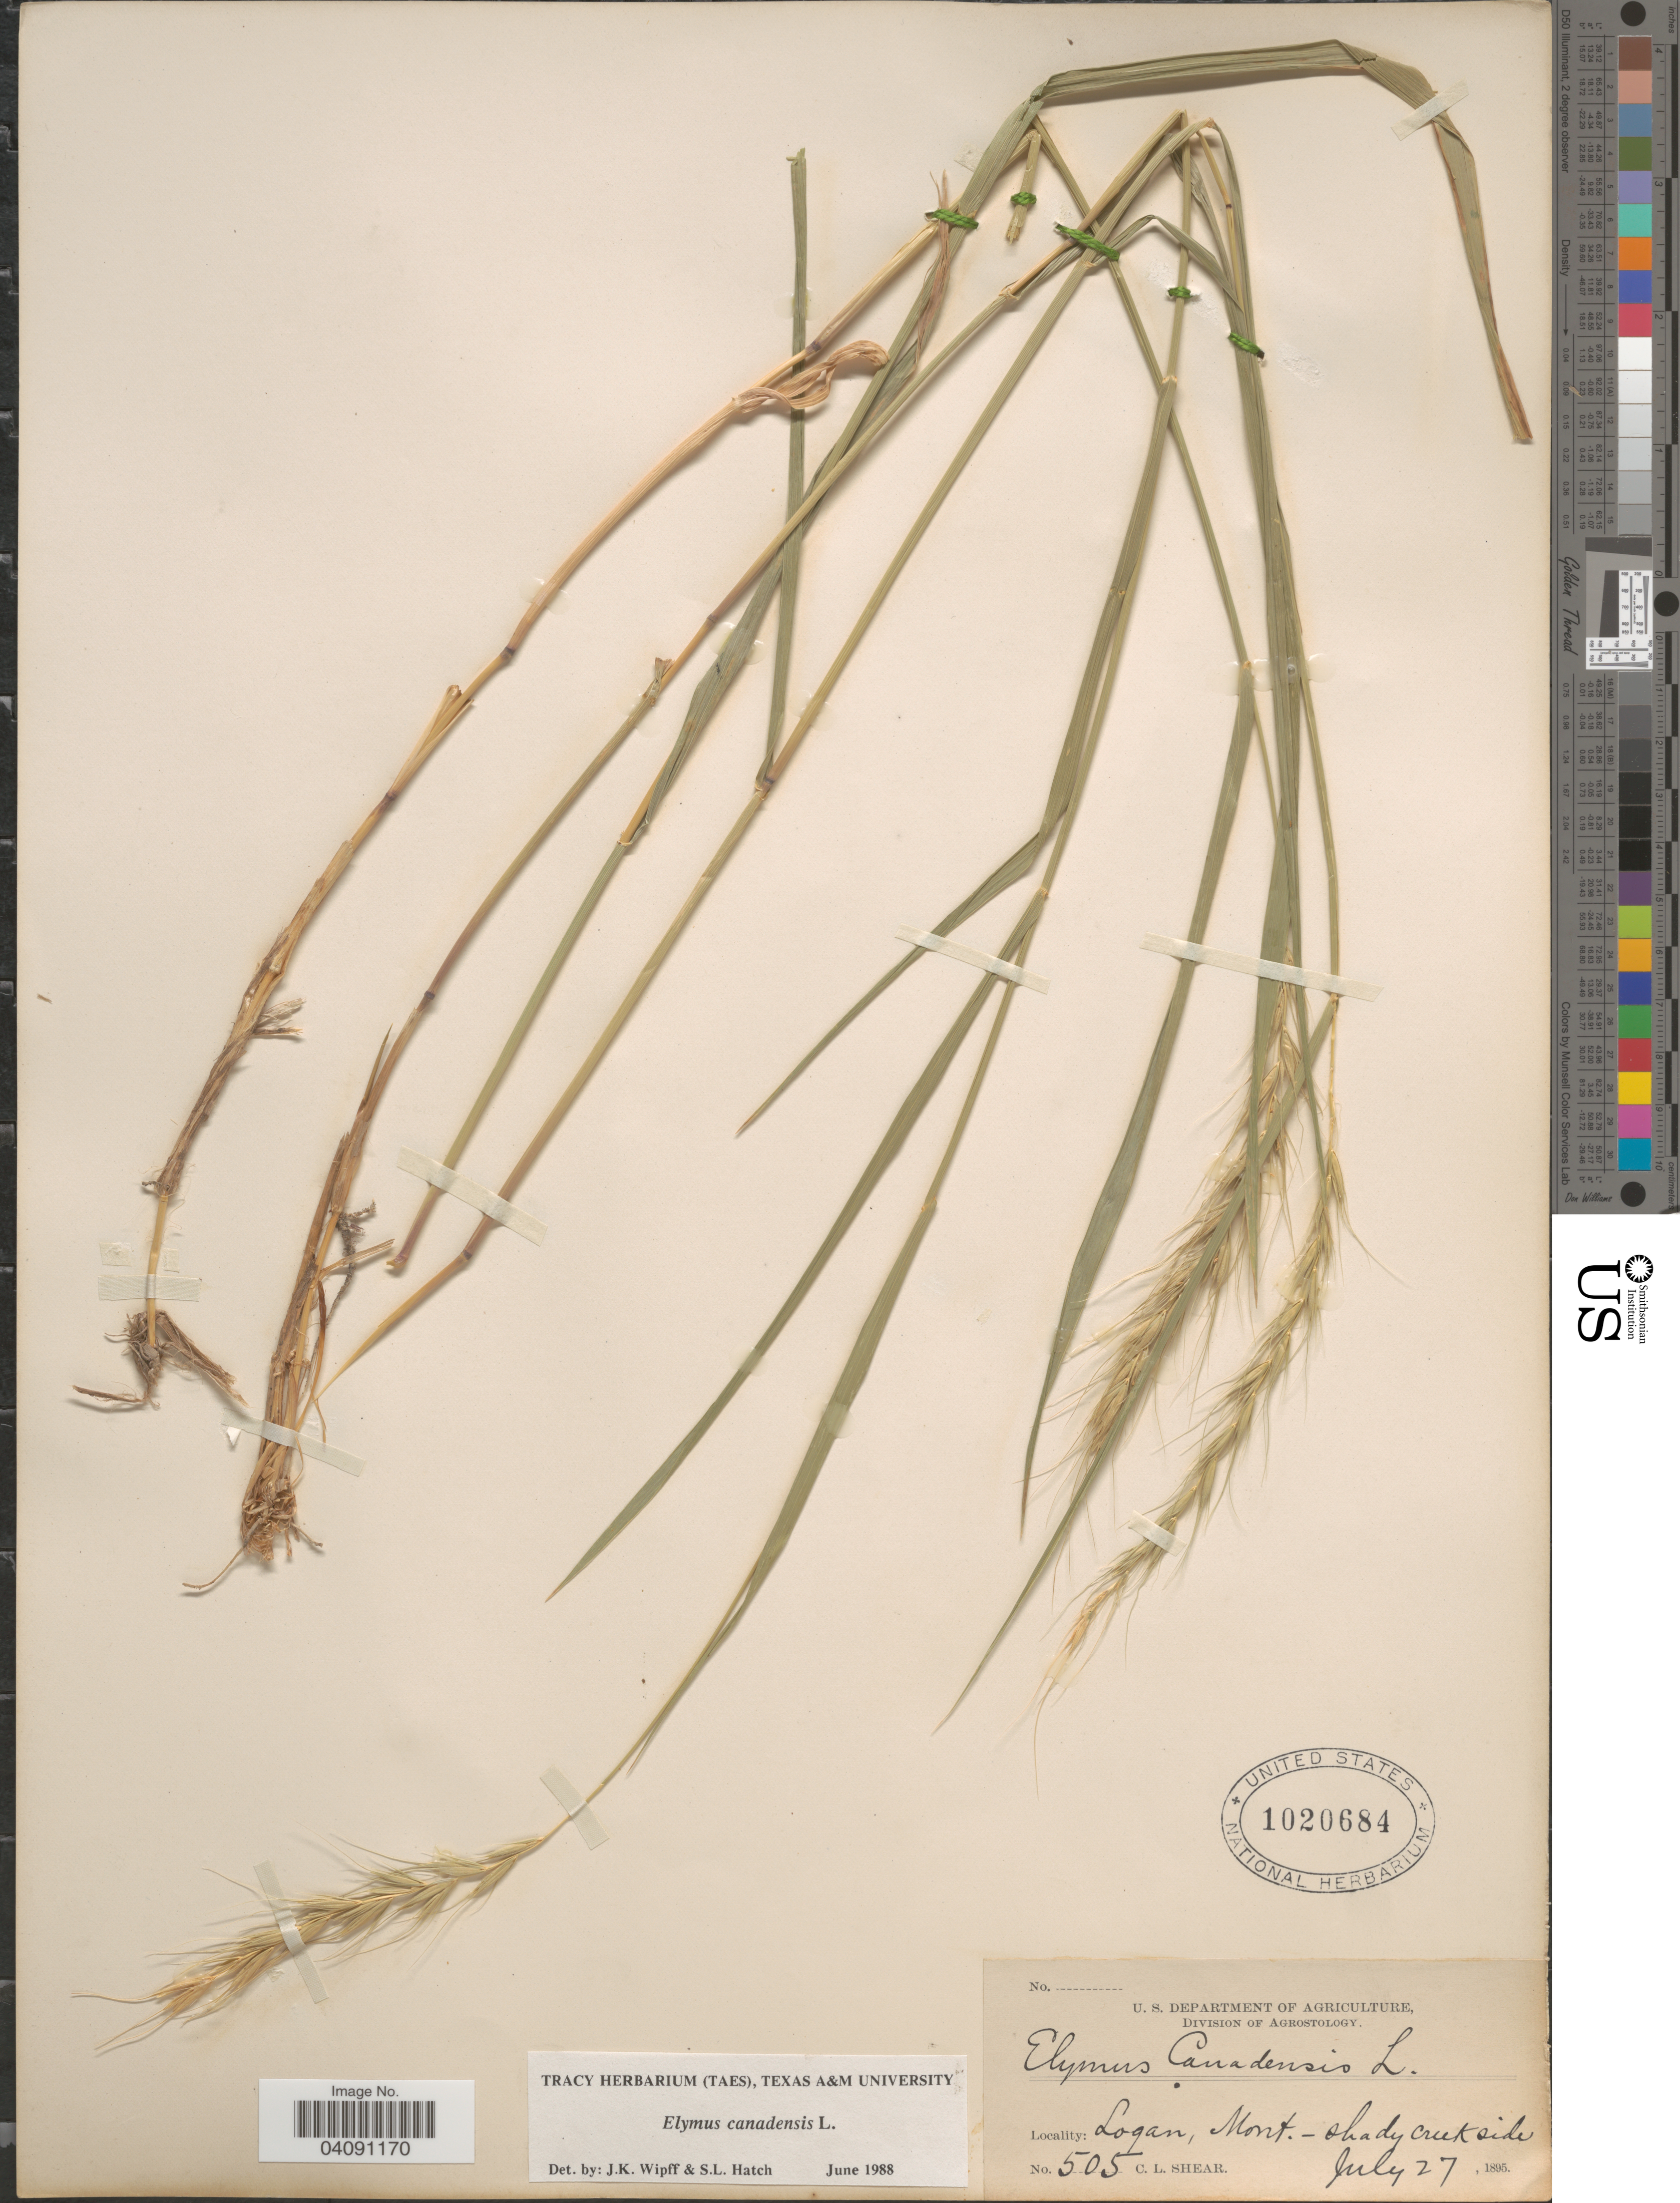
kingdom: Plantae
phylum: Tracheophyta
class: Liliopsida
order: Poales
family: Poaceae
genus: Elymus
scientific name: Elymus canadensis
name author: L.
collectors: C. L. Shear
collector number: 505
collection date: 1895-07-27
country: United States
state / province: Montana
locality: Logan.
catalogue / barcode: US 1020684